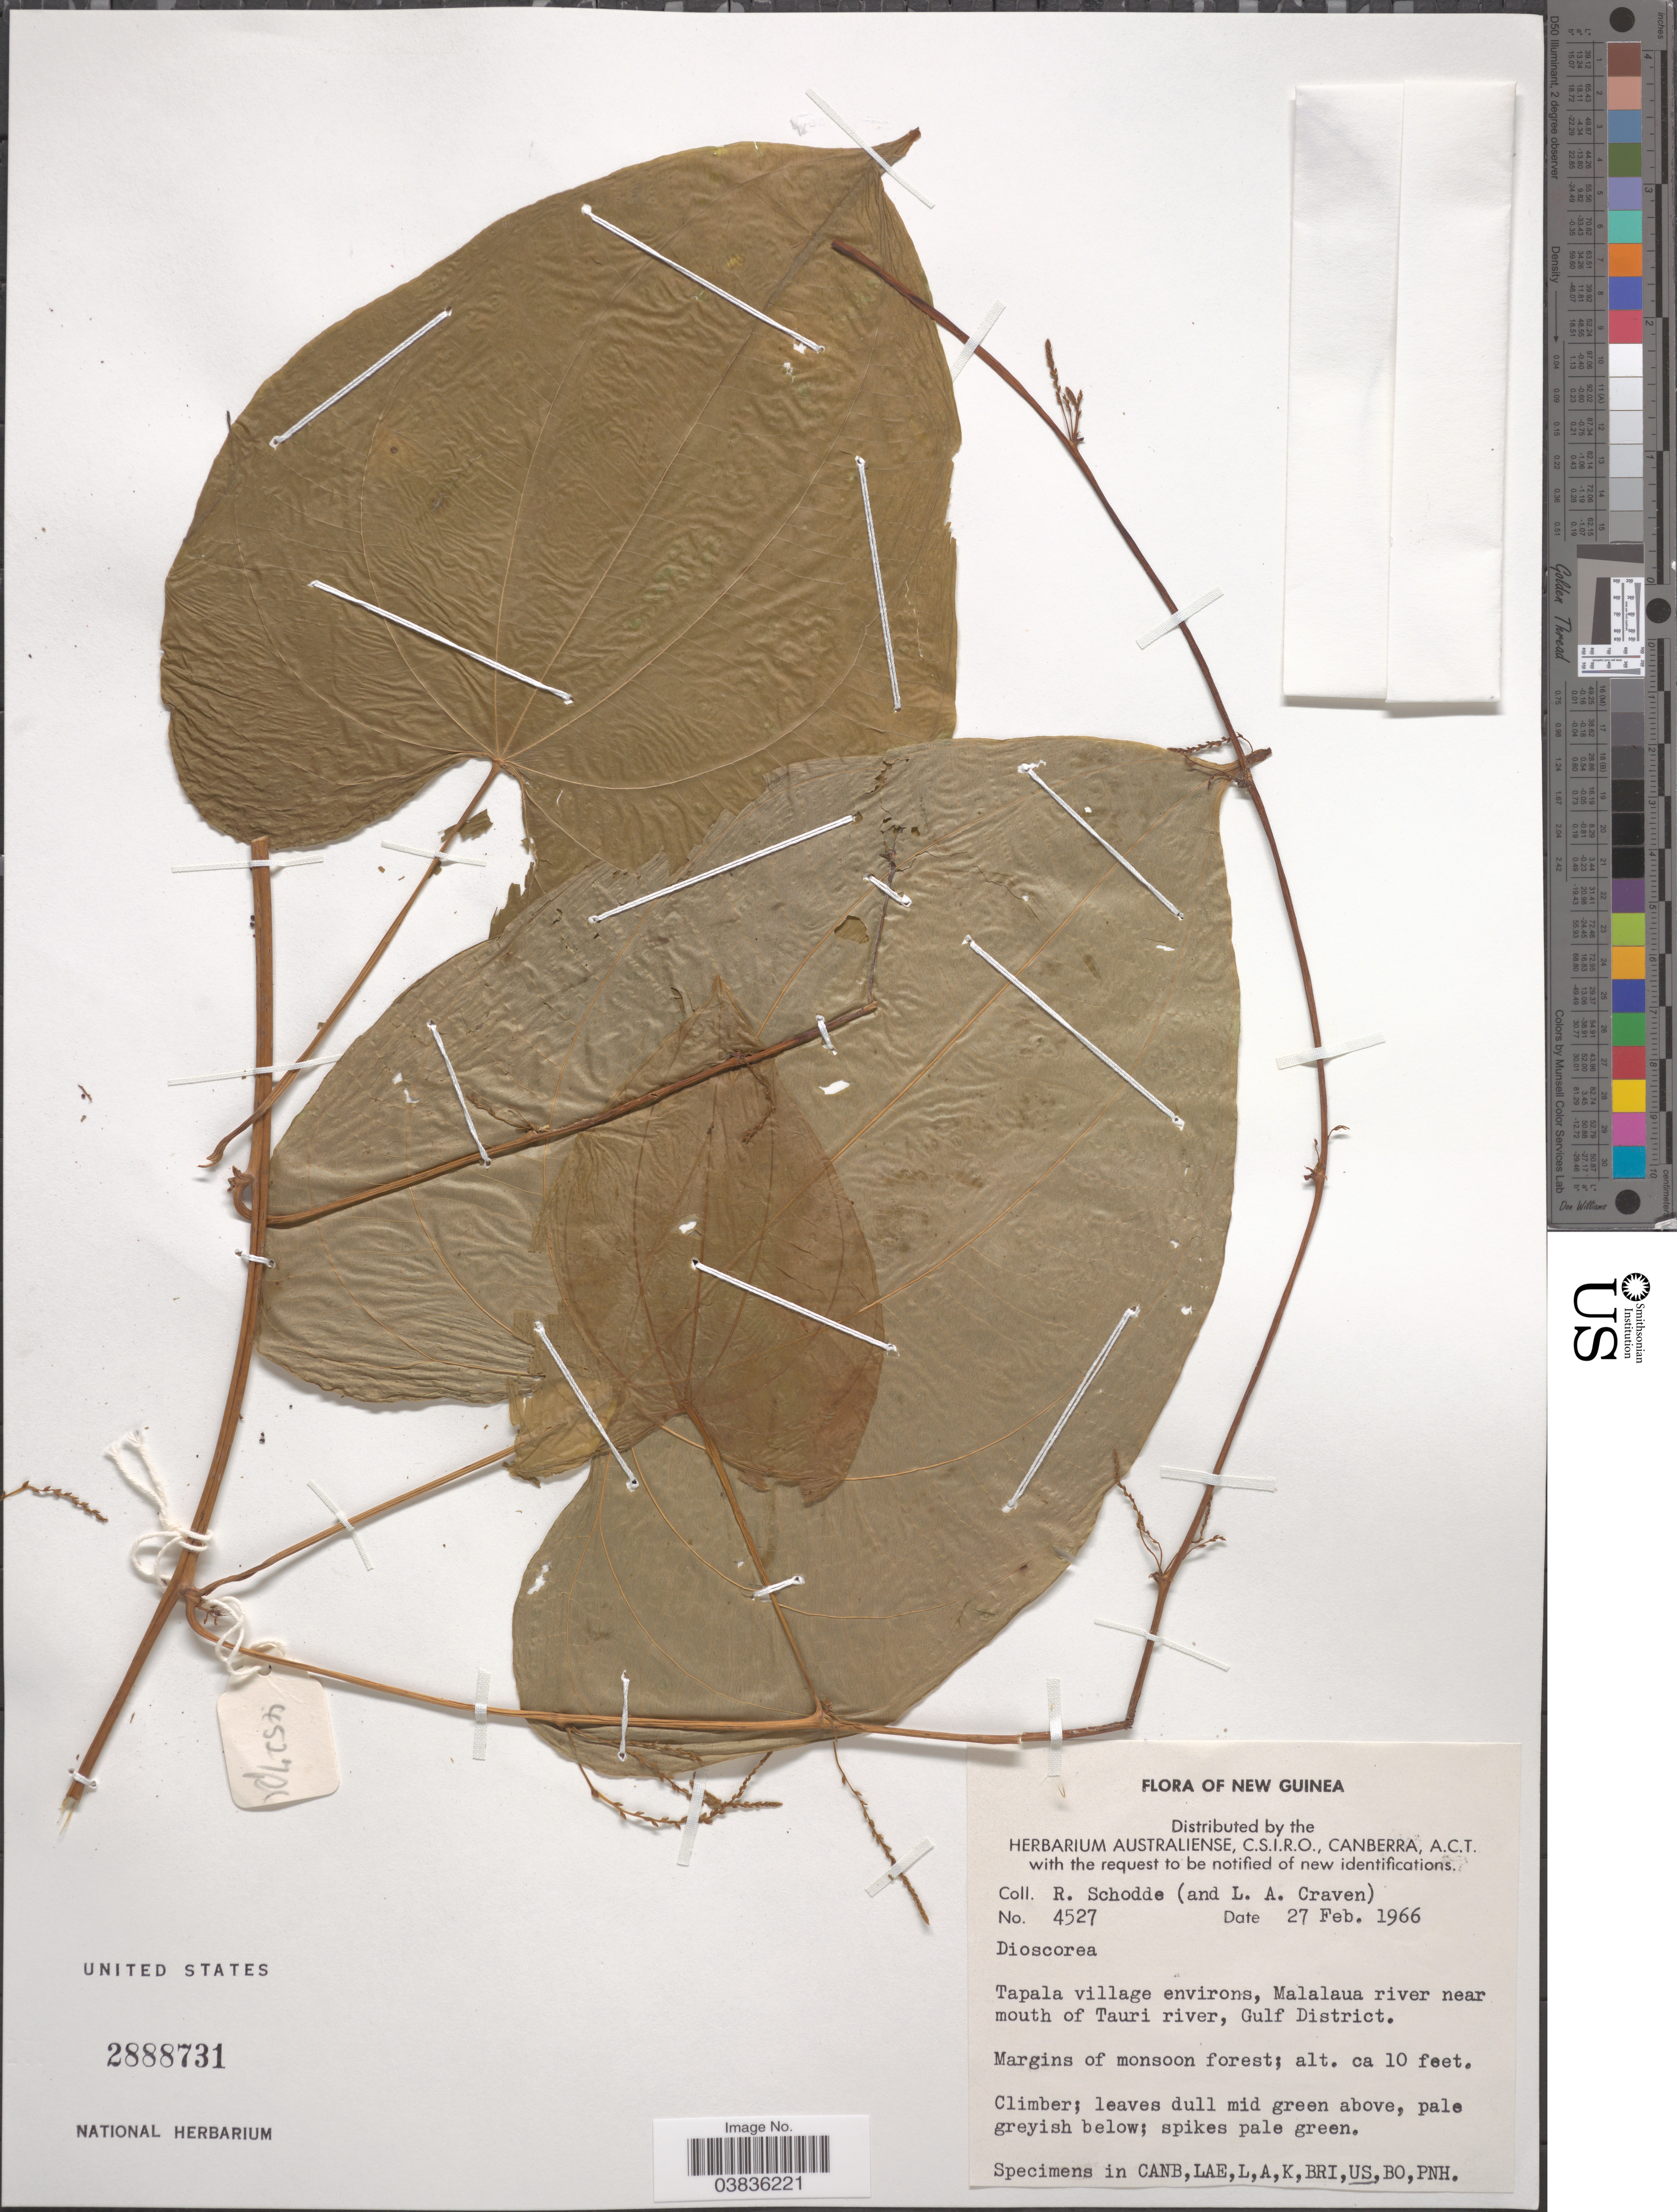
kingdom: Plantae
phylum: Tracheophyta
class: Liliopsida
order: Dioscoreales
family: Dioscoreaceae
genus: Dioscorea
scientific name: Dioscorea sp.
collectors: R. Schodde & L. A. Craven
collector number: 4527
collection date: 1966-02-27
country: Papua New Guinea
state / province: Gulf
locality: New Guinea. Tapala village environs, Malalaua river near mouth of Tauri river, Gulf District.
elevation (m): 3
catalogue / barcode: US 2888731